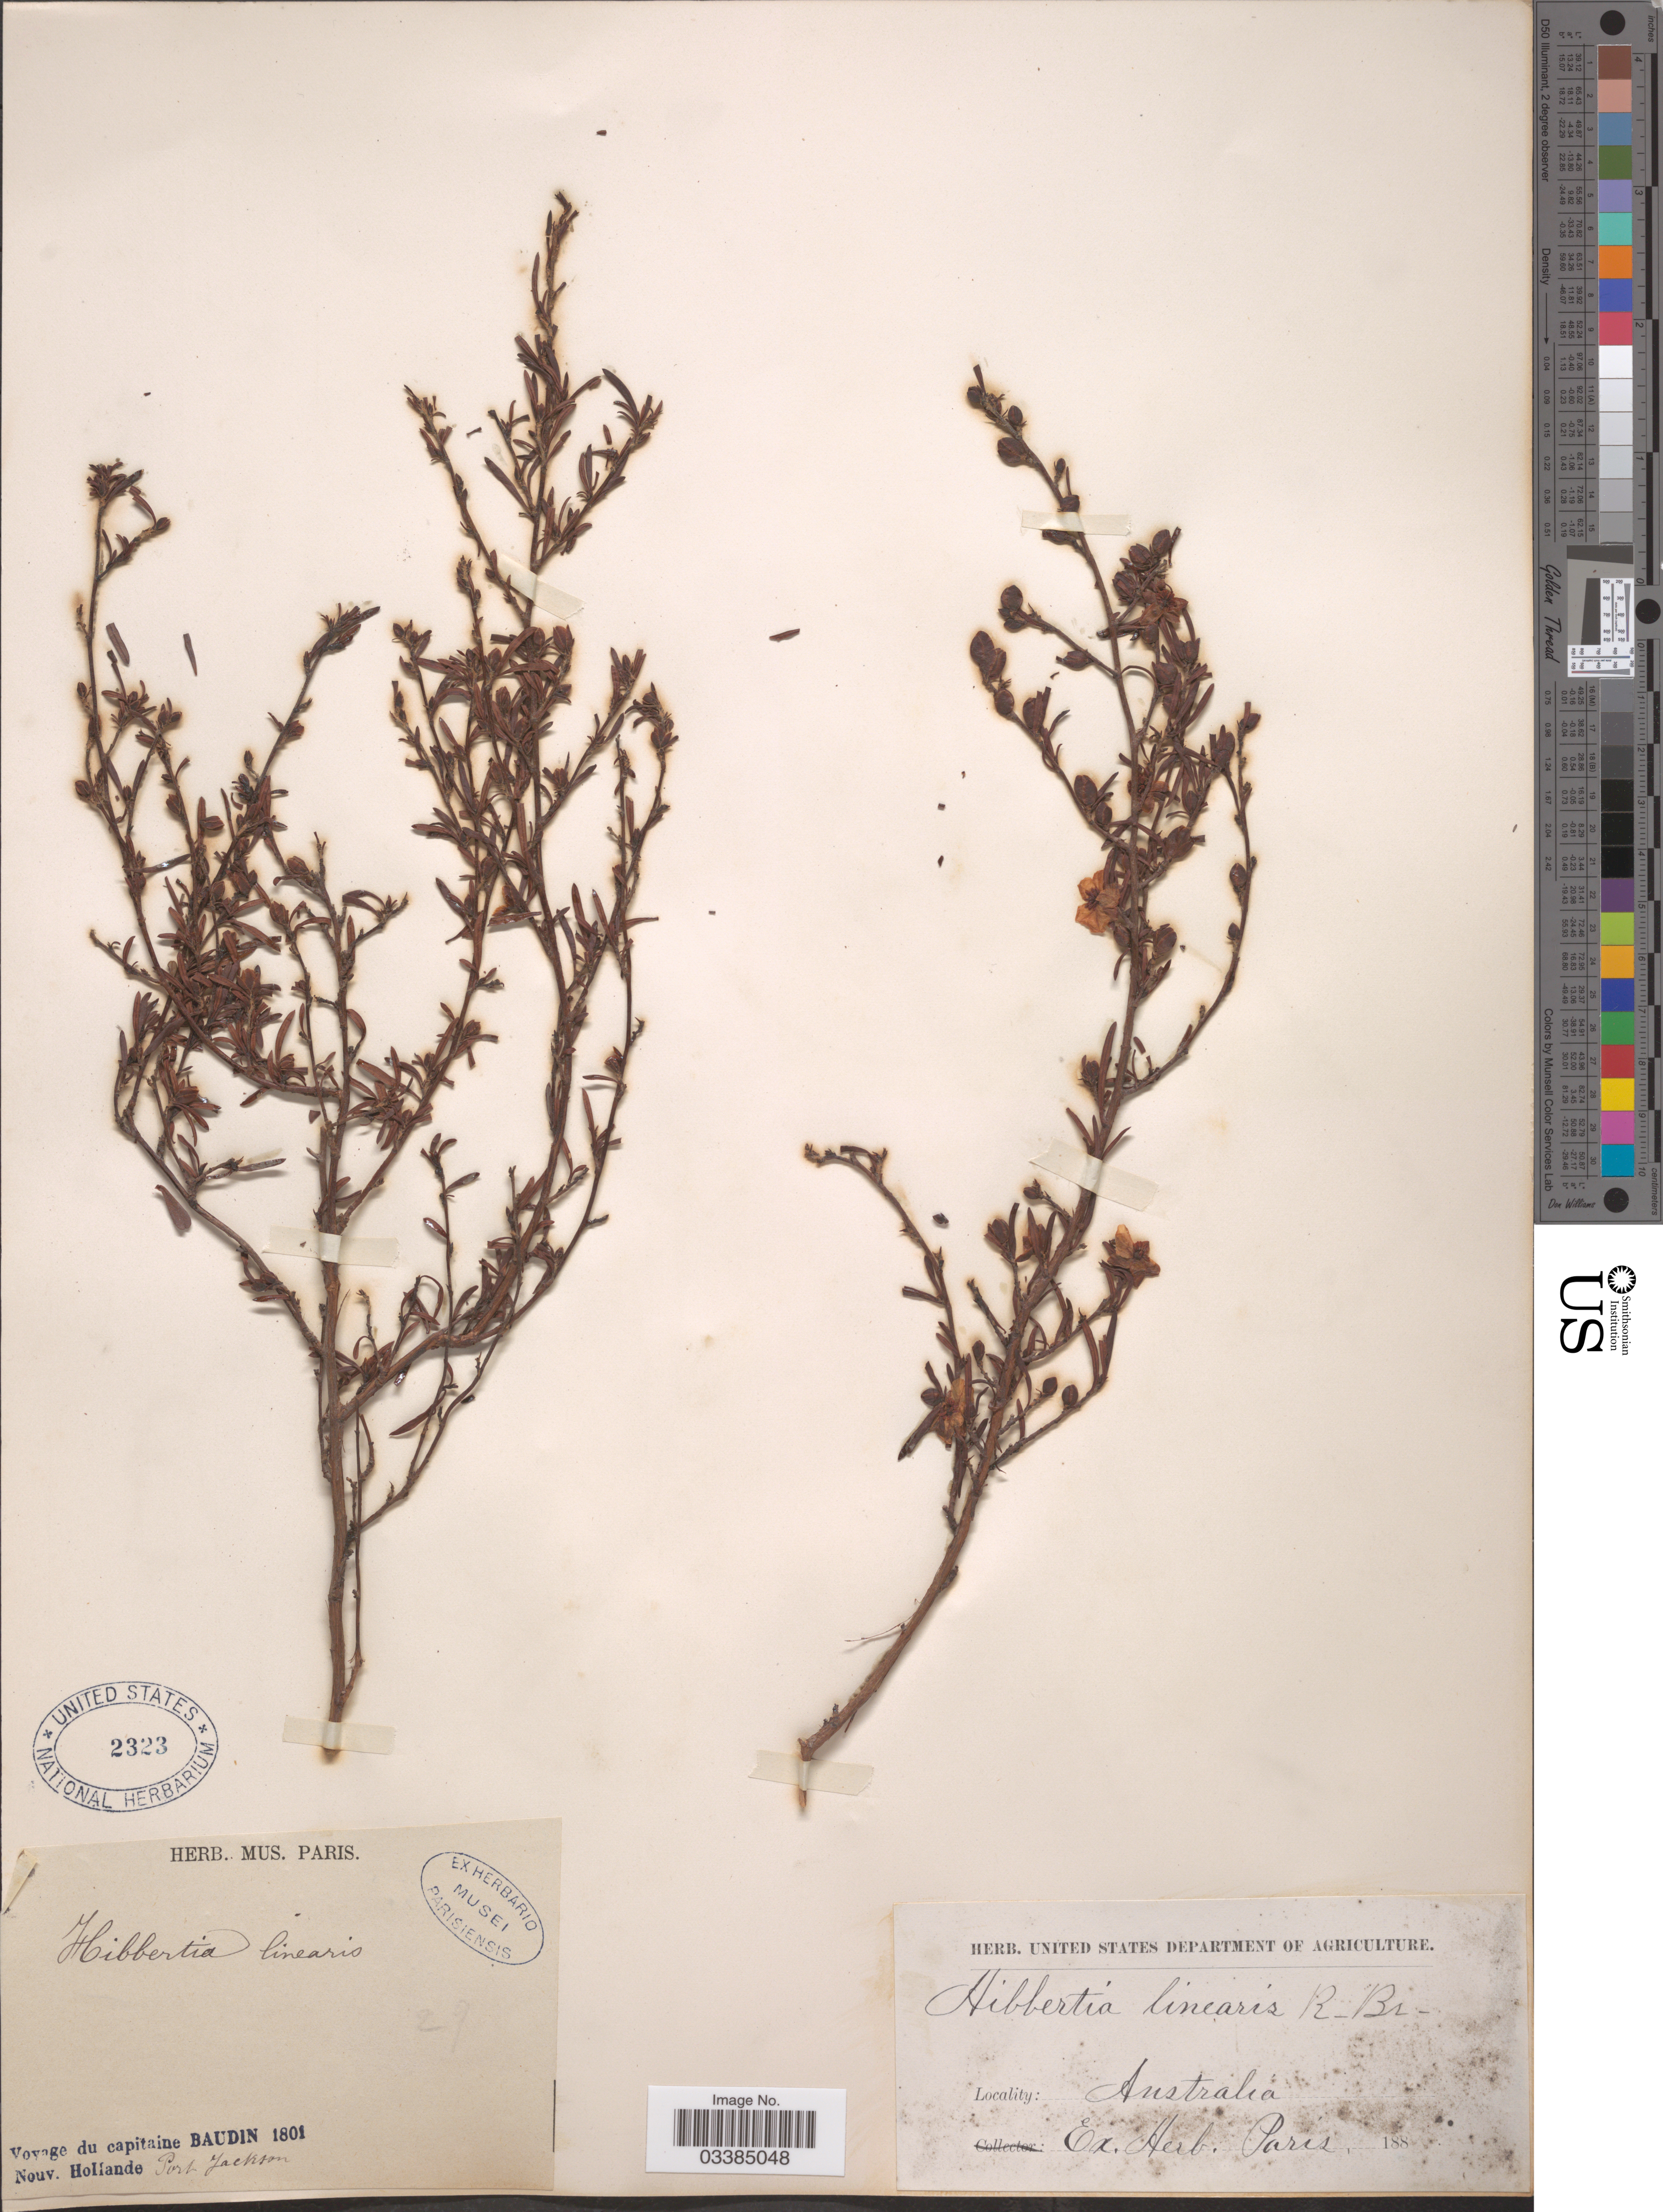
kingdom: Plantae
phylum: Tracheophyta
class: Magnoliopsida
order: Dilleniales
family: Dilleniaceae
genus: Hibbertia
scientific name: Hibbertia linearis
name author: R. Br. ex DC.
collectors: T. Baudin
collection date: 1801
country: Australia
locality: Nouv. Hollande Port Jackson.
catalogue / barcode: US 2323